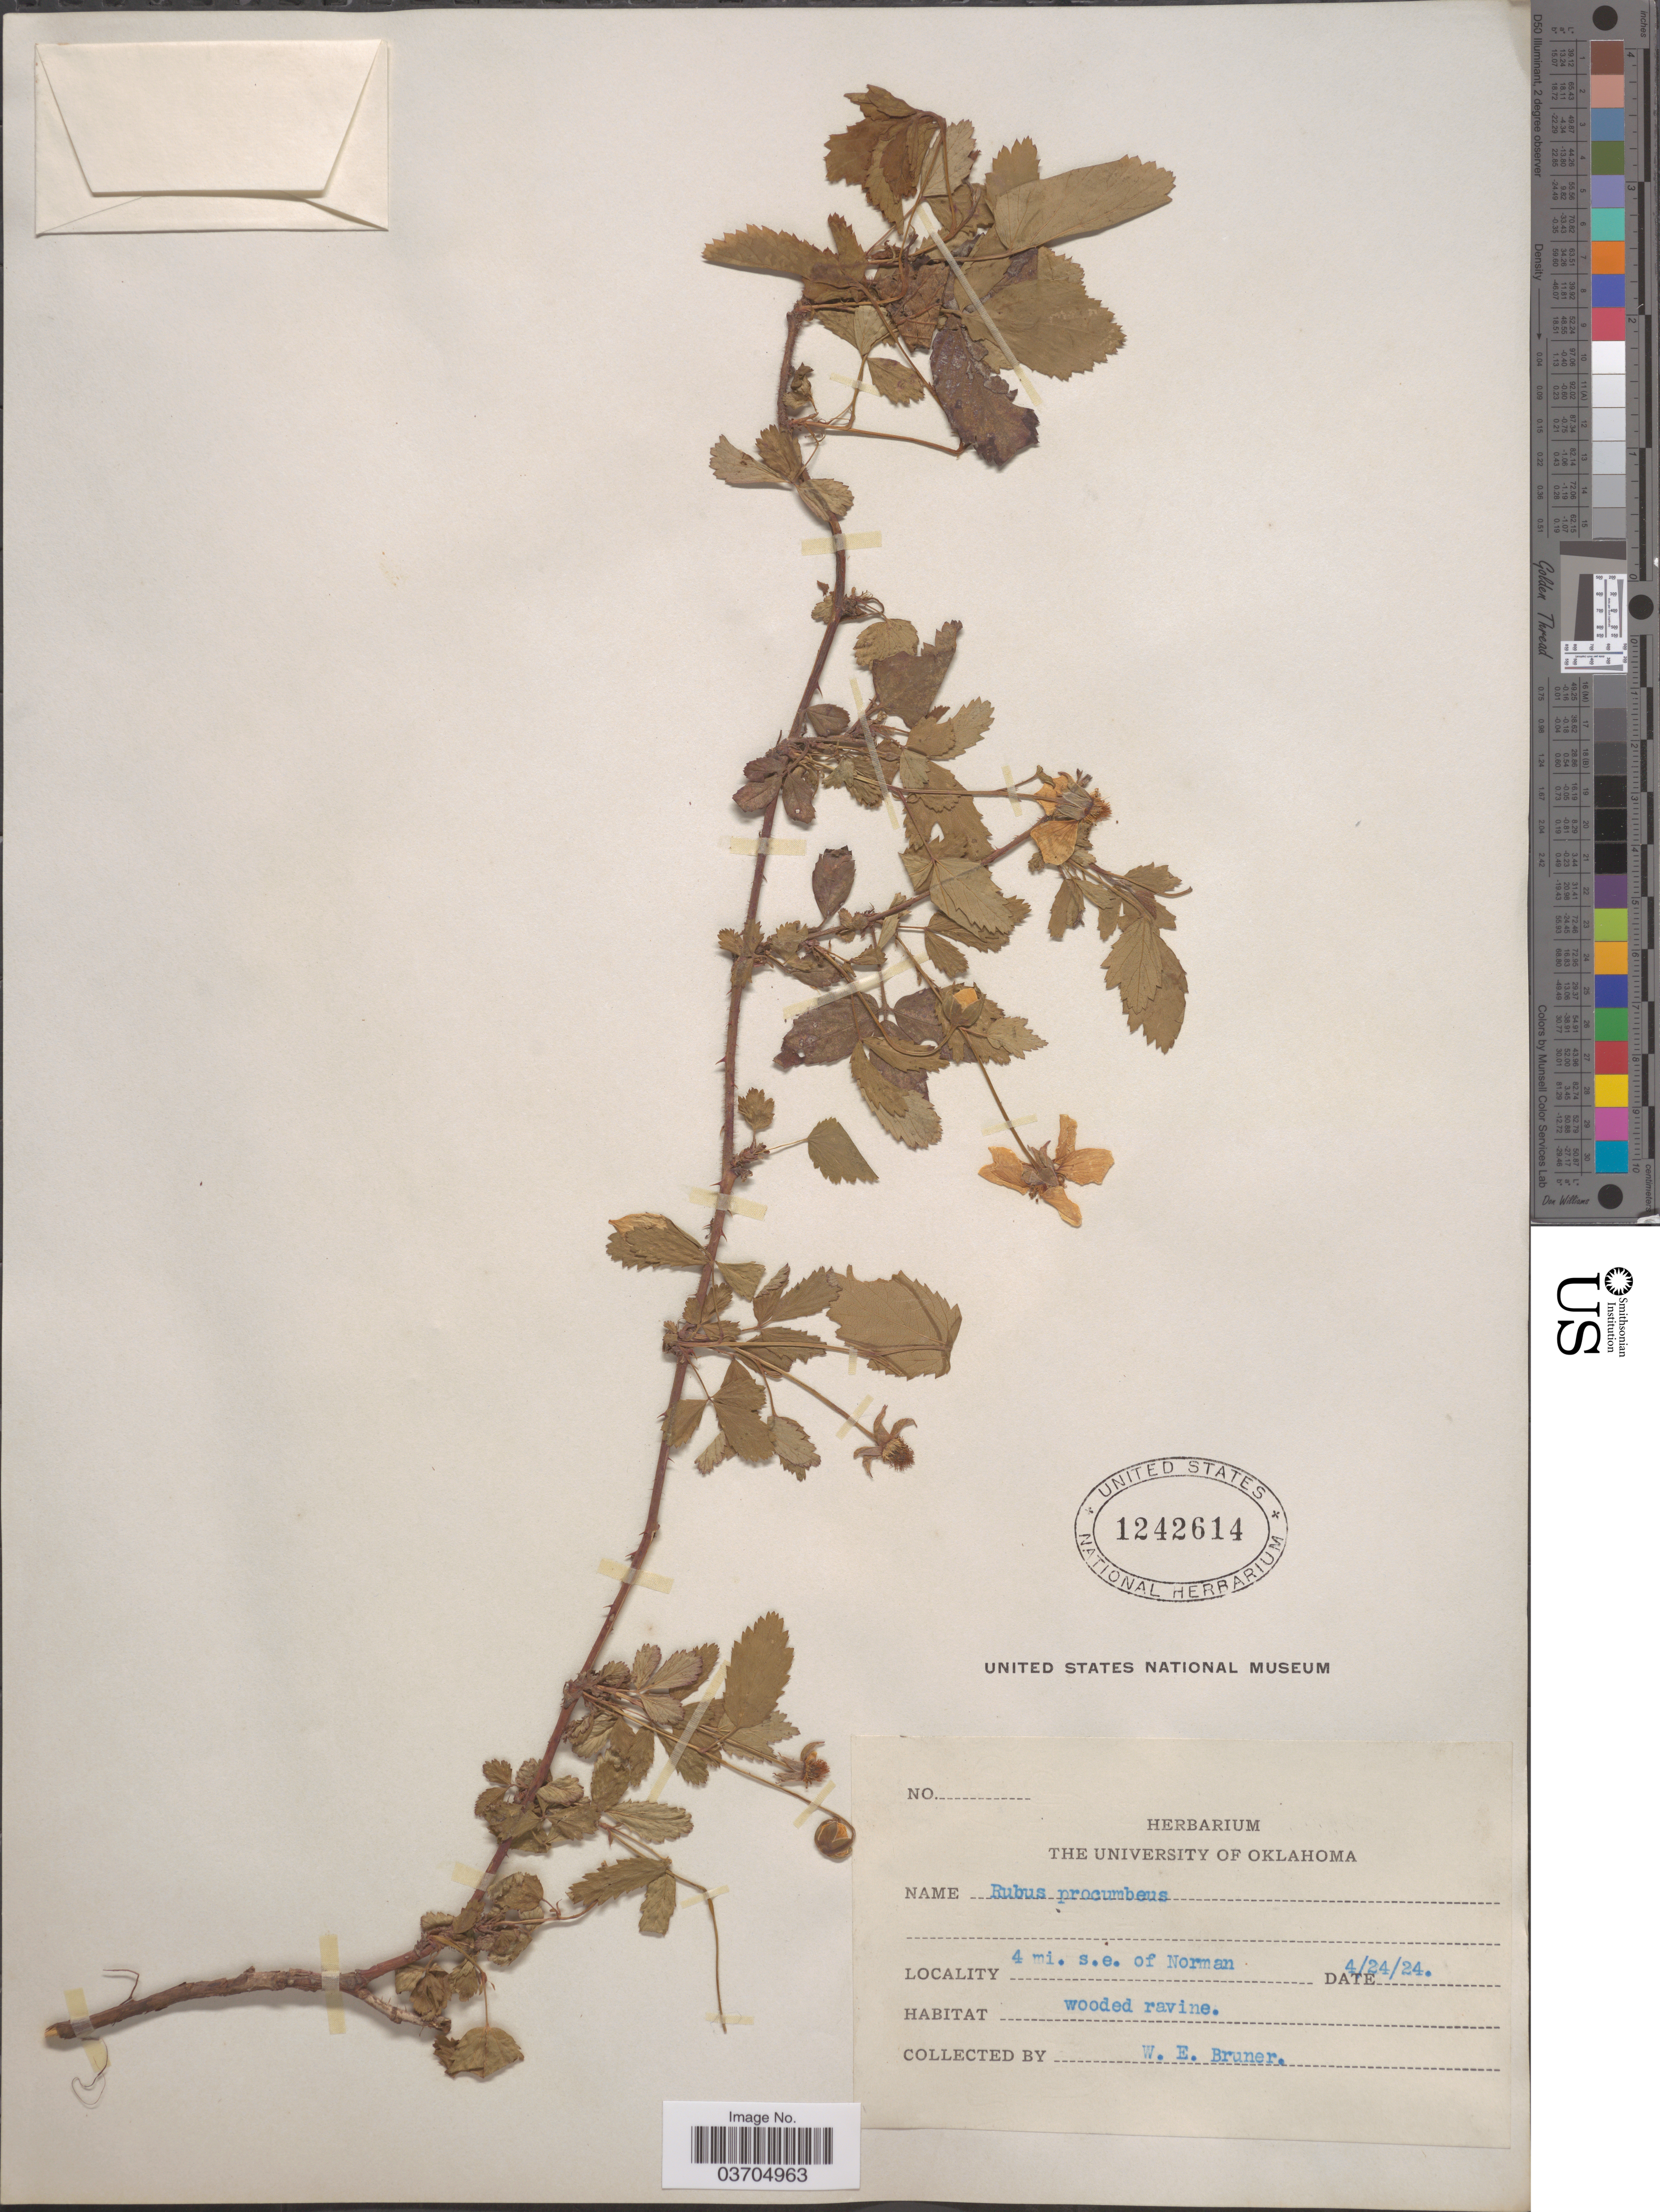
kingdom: Plantae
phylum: Tracheophyta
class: Magnoliopsida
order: Rosales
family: Rosaceae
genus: Rubus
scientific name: Rubus procumbens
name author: Muhl.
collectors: W. Bruner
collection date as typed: Transcribed d/m/y: 24/4/24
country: United States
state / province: Oklahoma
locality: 4 mi. s.e. of Norman.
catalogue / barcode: US 1242614